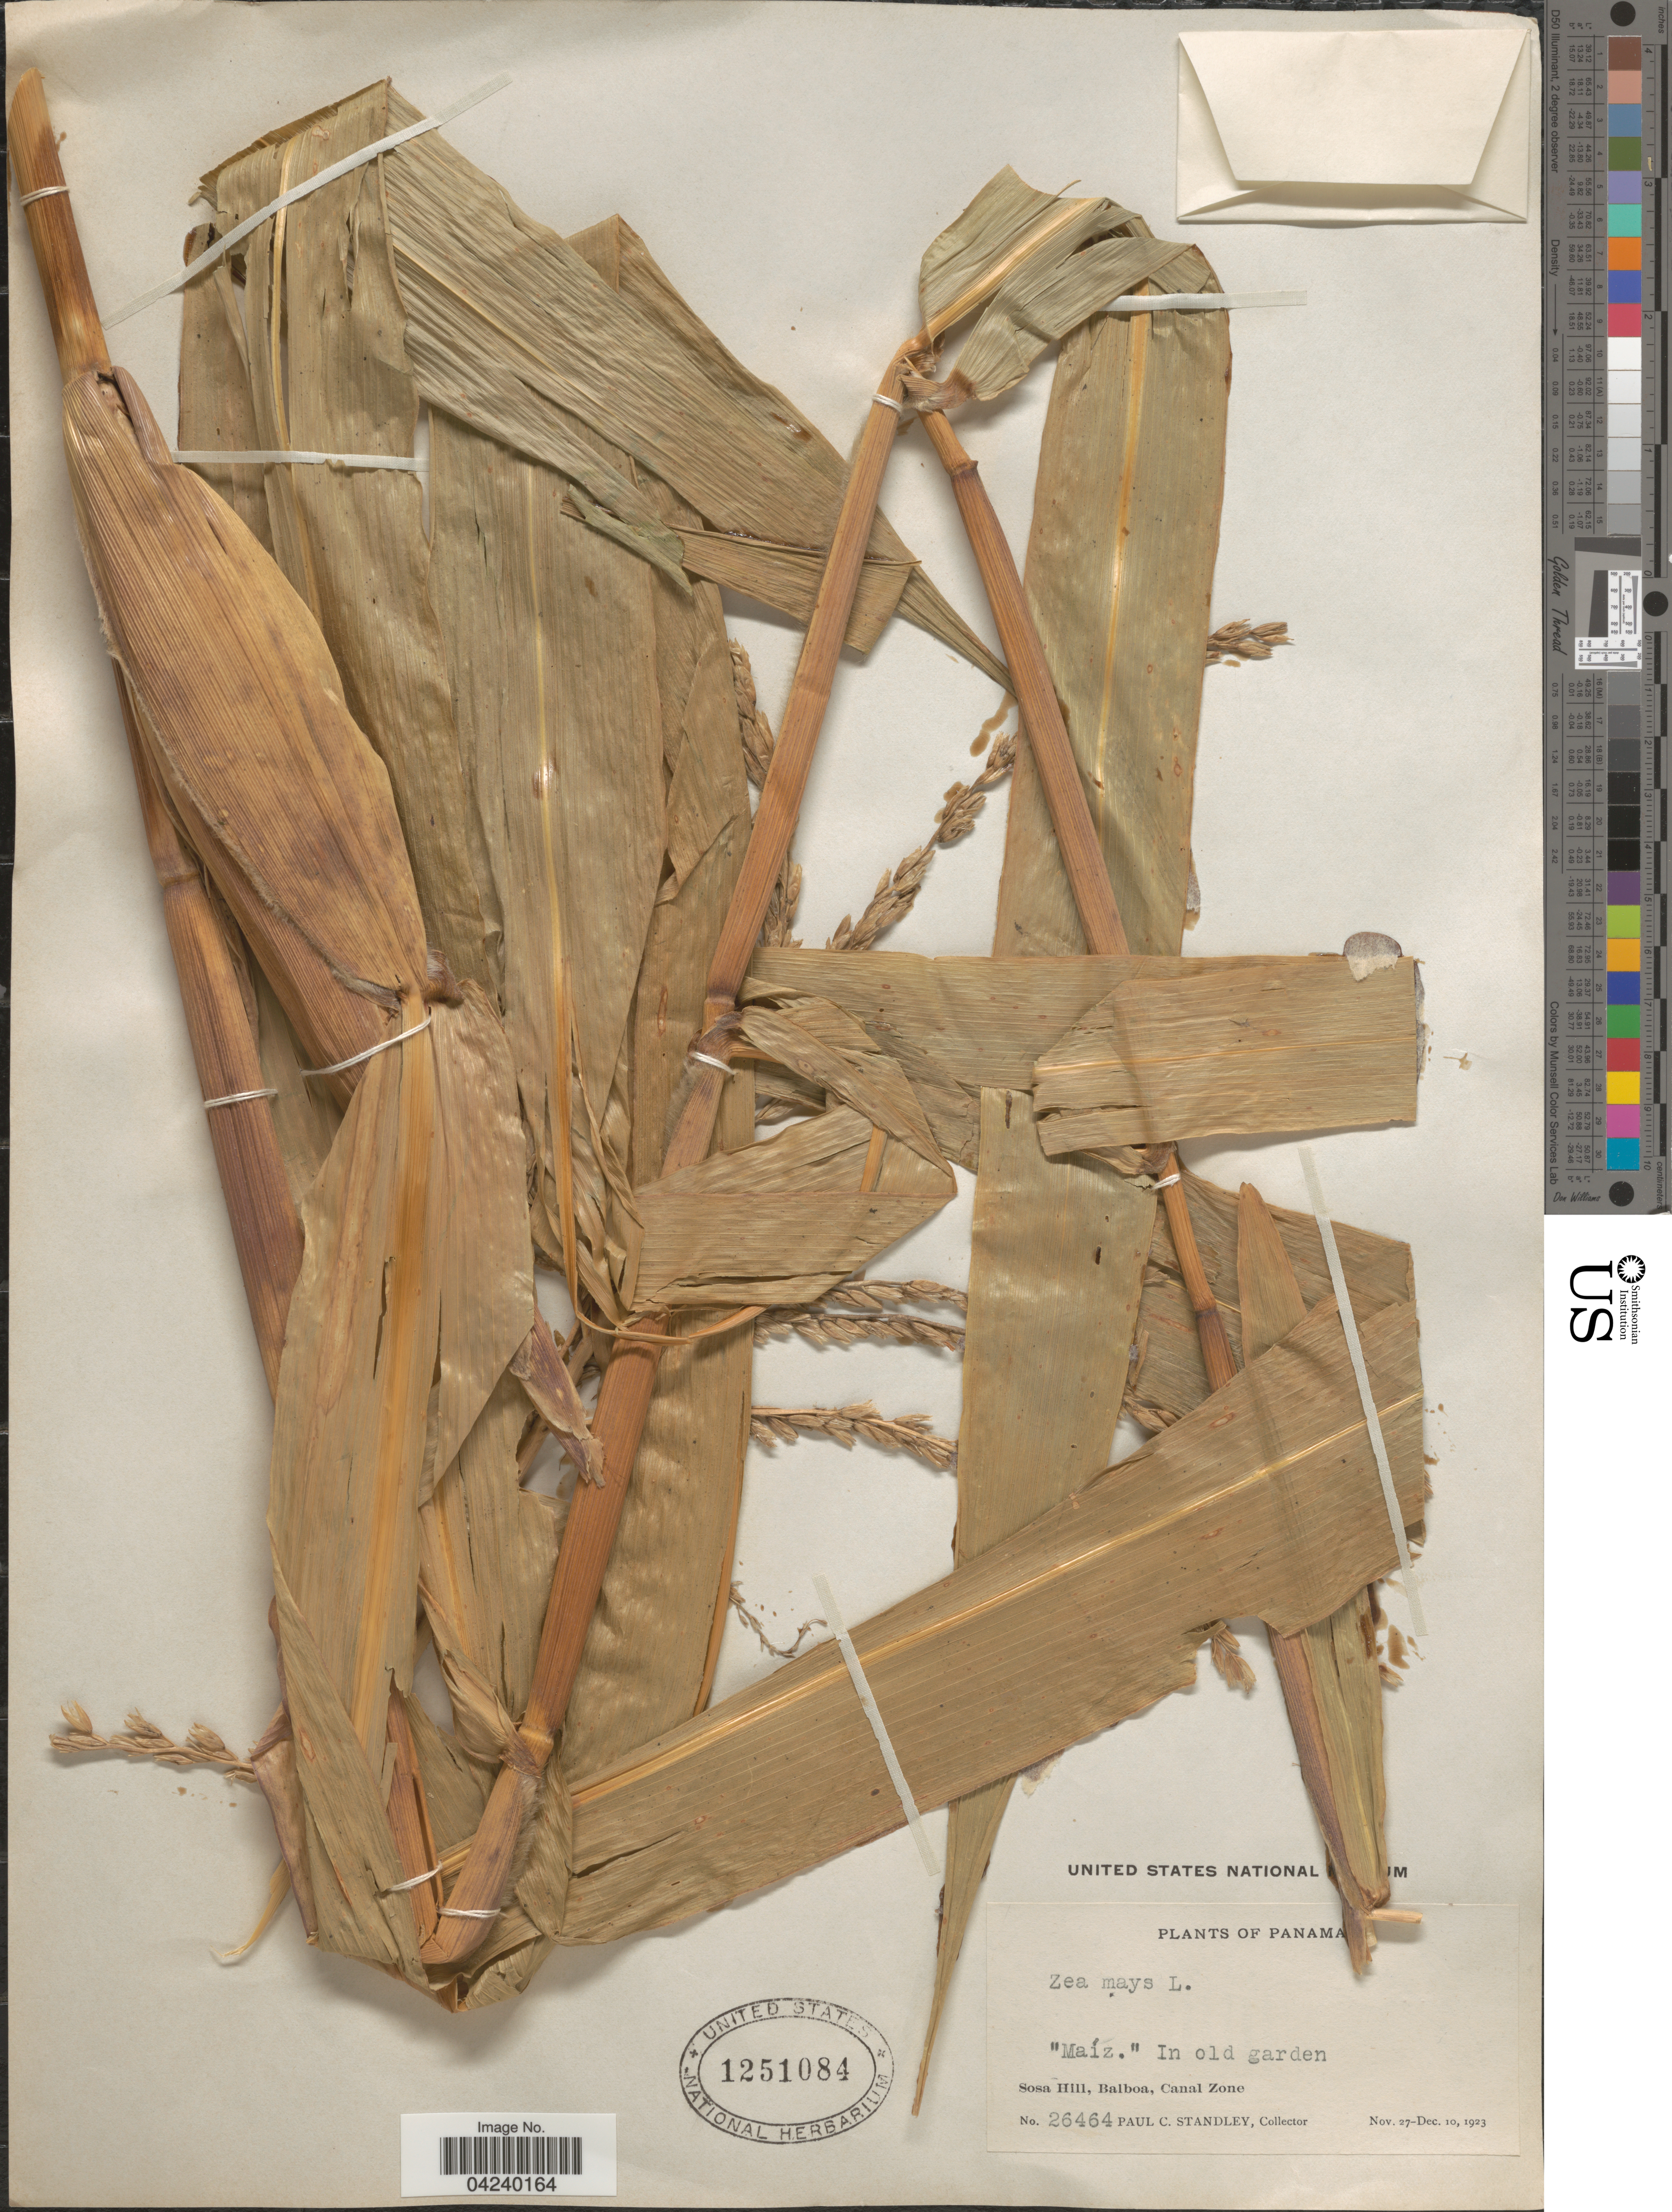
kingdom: Plantae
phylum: Tracheophyta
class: Liliopsida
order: Poales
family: Poaceae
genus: Zea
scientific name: Zea mays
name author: L.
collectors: P. C. Standley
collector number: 26464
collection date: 1923-11-27/1923-12-10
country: Panama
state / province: Colón / Panamá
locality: In old garden. Sosa Hill, Balboa, Canal Zone.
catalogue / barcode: US 1251084